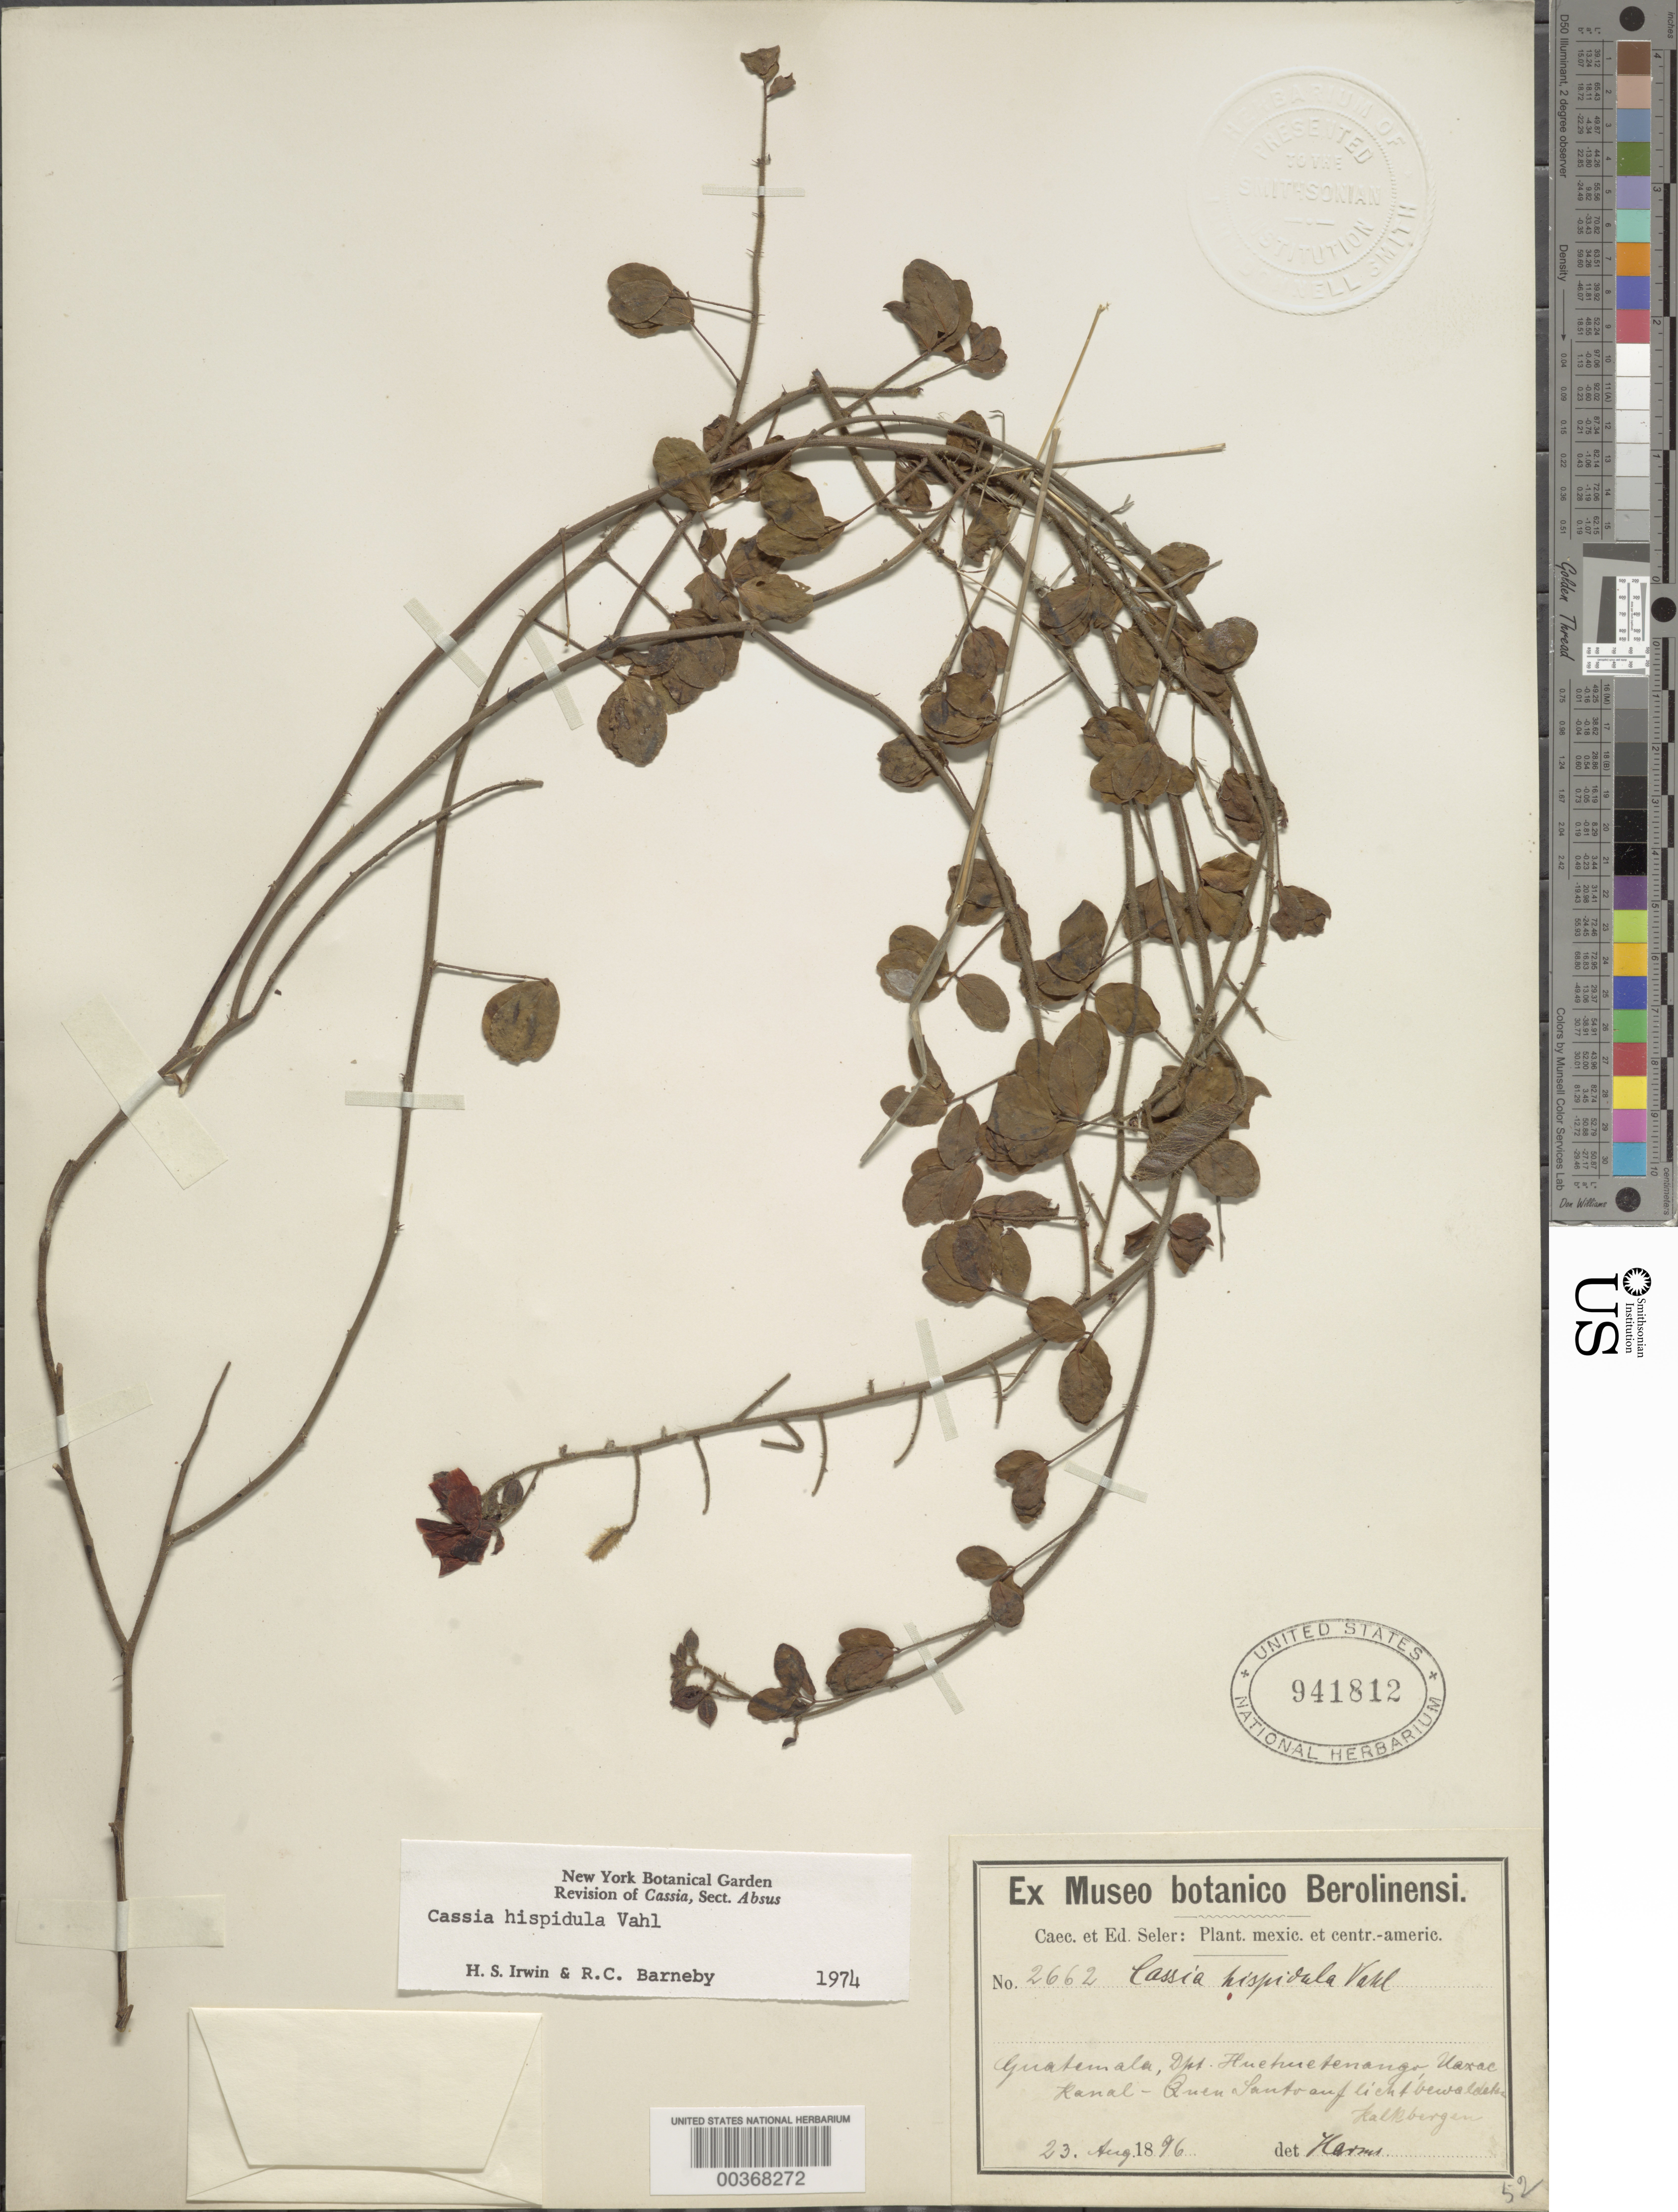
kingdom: Plantae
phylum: Tracheophyta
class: Magnoliopsida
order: Fabales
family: Fabaceae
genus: Chamaecrista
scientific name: Chamaecrista hispidula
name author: (Vahl) H.S. Irwin & Barneby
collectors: E. Seler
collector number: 2662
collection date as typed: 23 Aug 1896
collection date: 1896-08-23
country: Guatemala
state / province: Huehuetenango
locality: Uaxac Kanal-Quen Santo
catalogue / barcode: US 941812